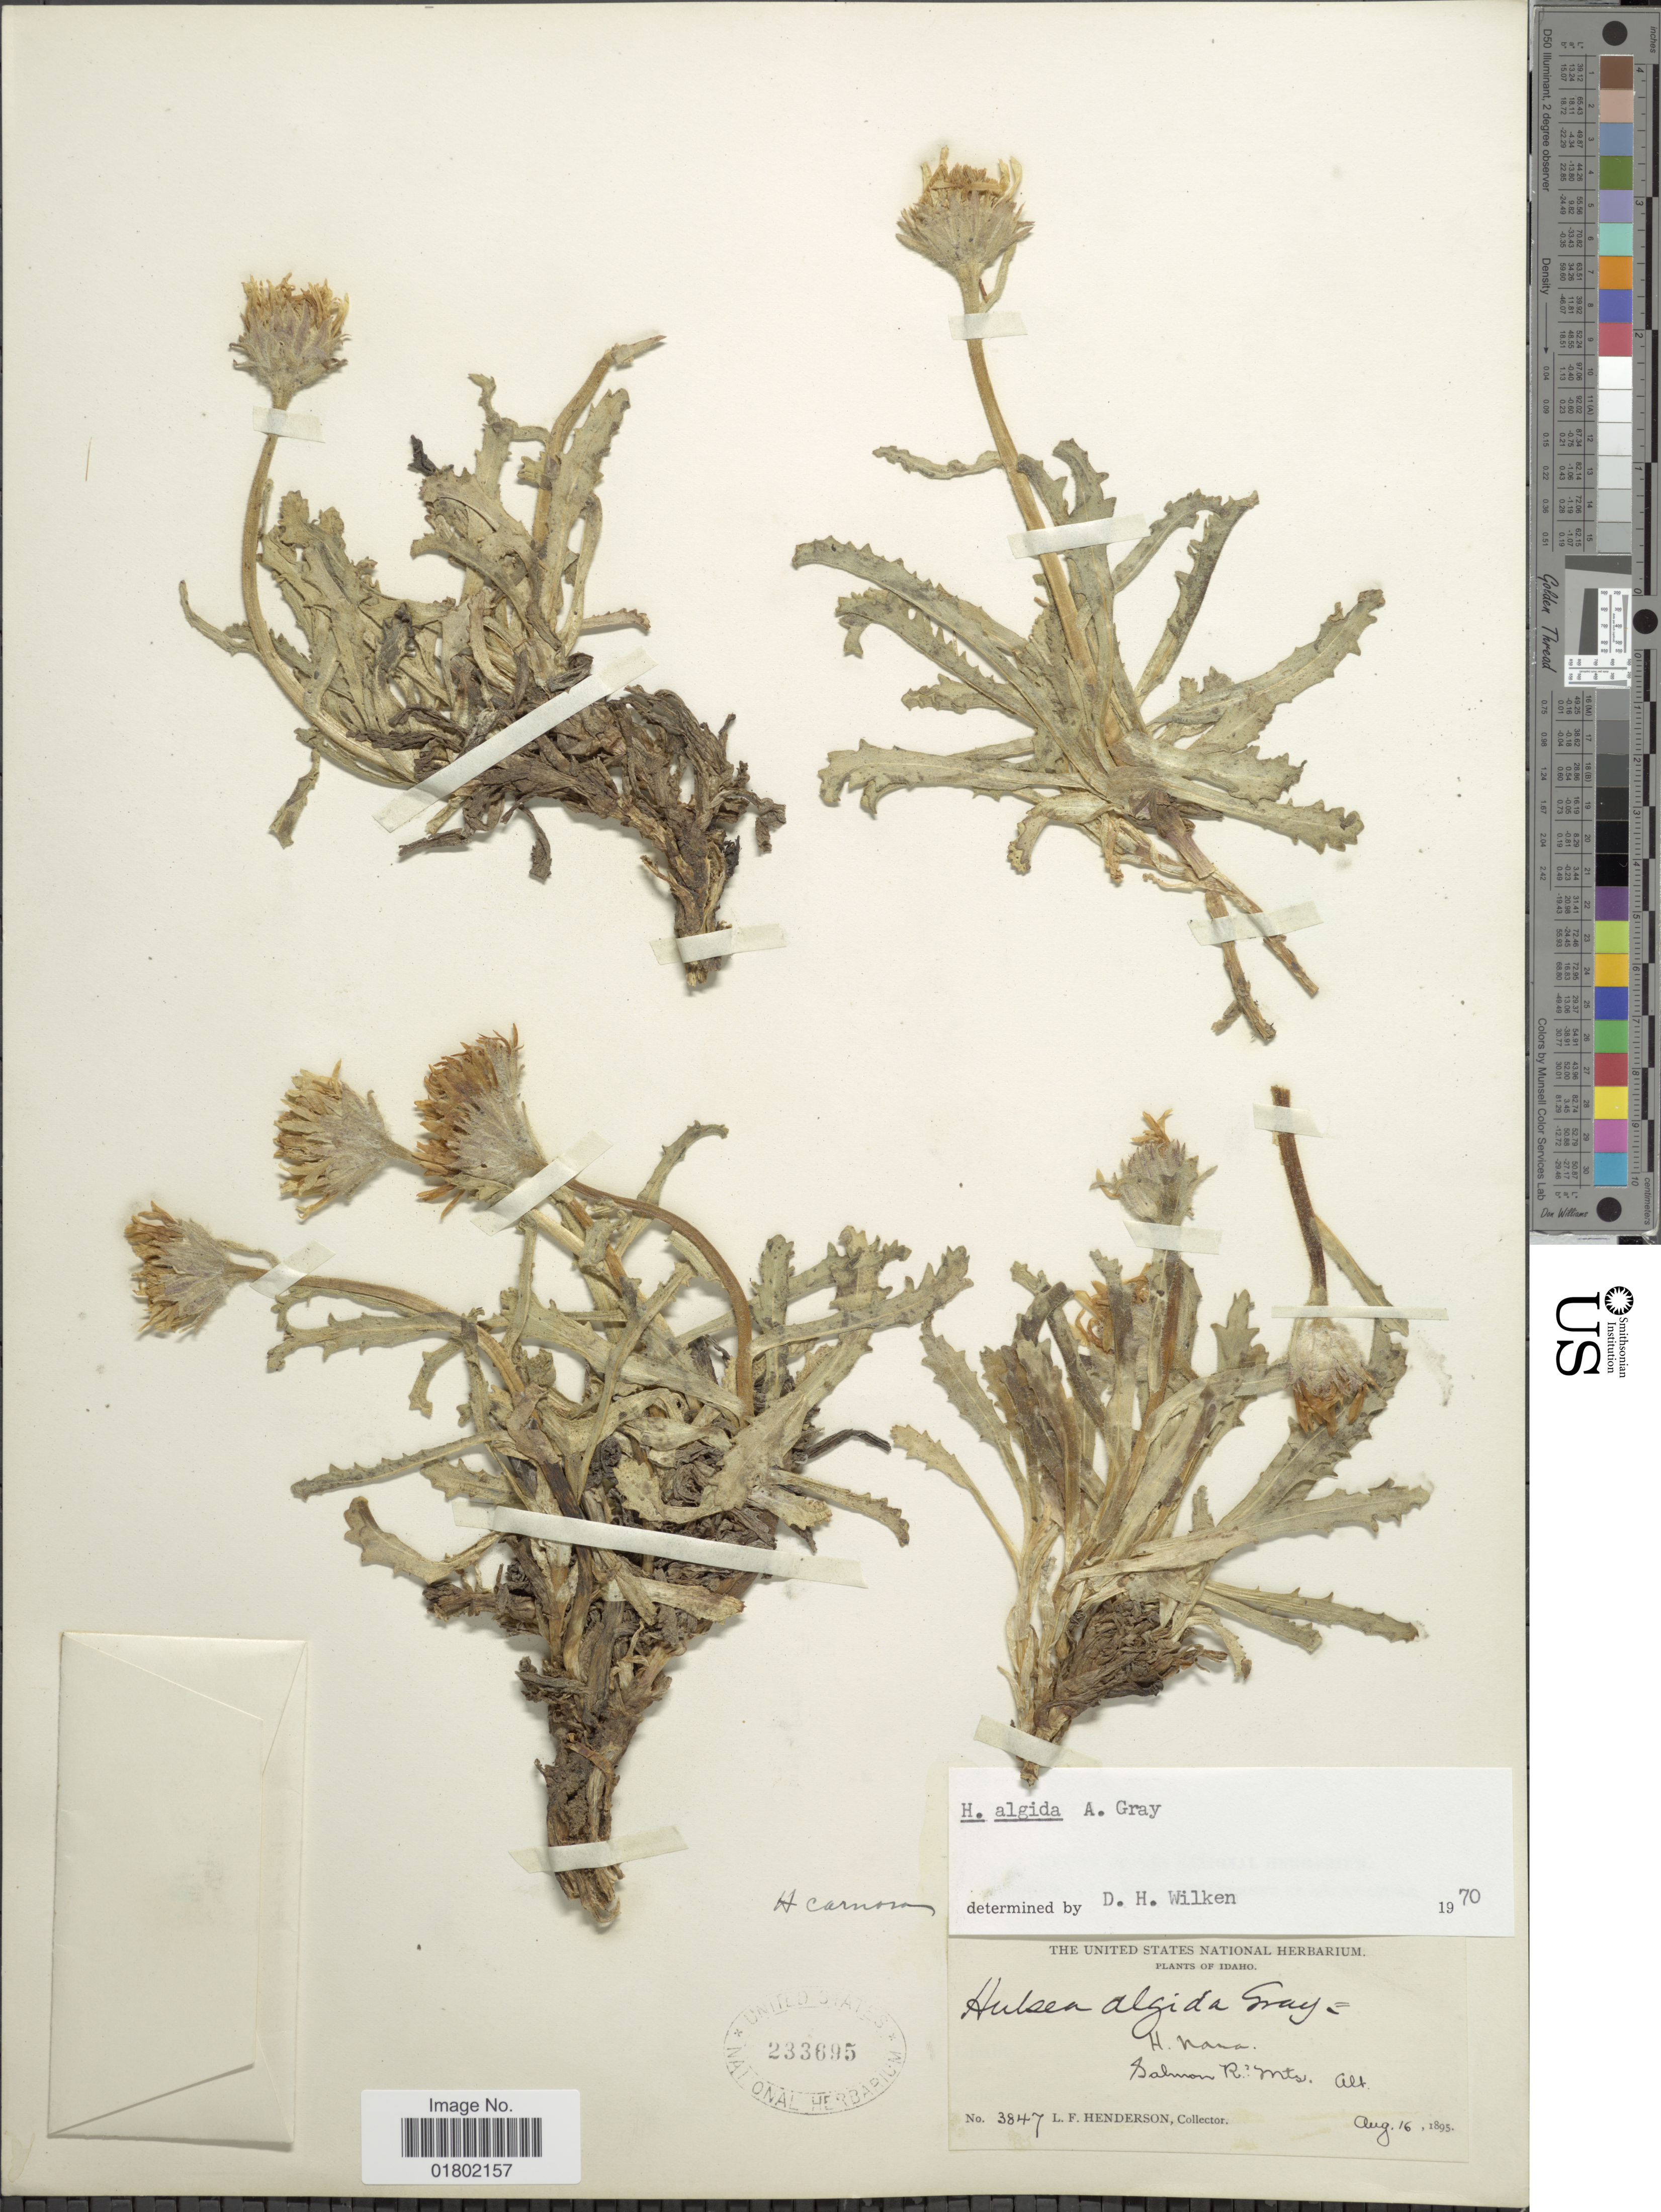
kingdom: Plantae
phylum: Tracheophyta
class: Magnoliopsida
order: Asterales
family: Asteraceae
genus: Hulsea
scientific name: Hulsea algida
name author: A. Gray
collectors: L. Henderson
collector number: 3847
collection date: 1895-08-16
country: United States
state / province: Idaho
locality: Salmon R. Mts.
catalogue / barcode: US 233695